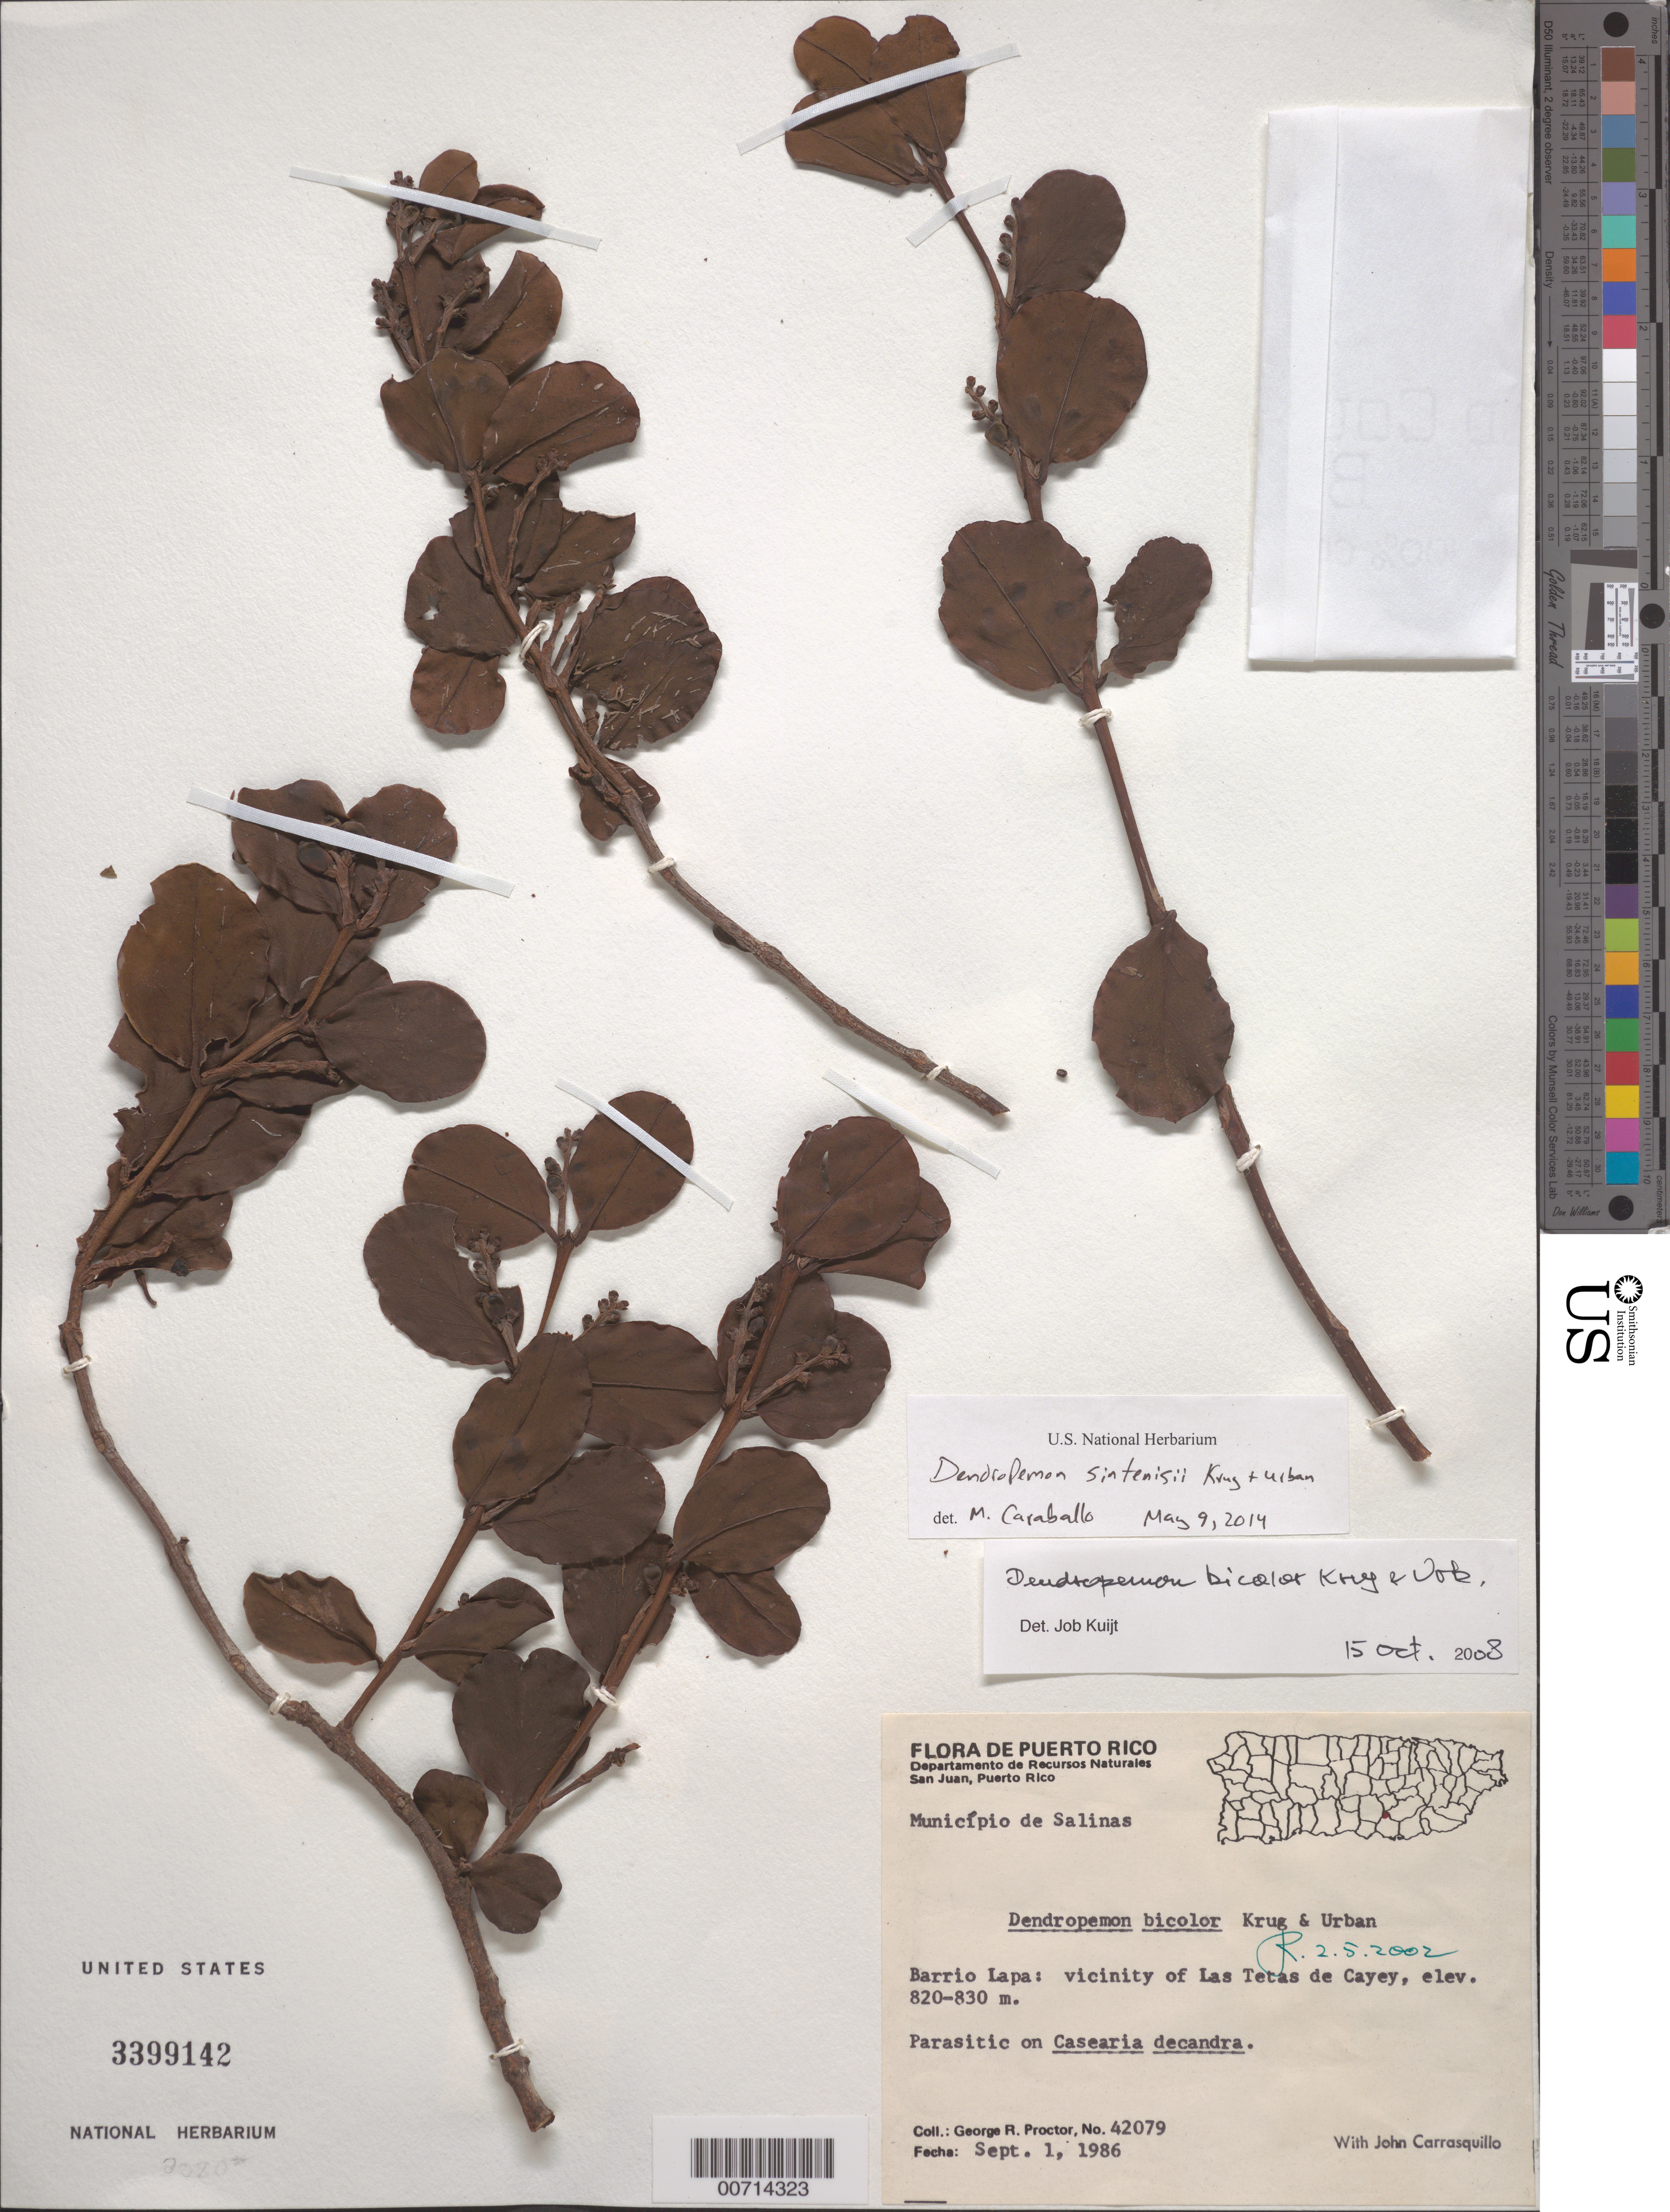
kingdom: Plantae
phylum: Tracheophyta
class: Magnoliopsida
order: Santalales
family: Loranthaceae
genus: Dendropemon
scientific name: Dendropemon sintenisii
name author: Krug & Urb.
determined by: Caraballo-Ortiz, Marcos A., (MISS), University of Mississippi (UNITED STATES)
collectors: G. R. Proctor & J. Carrasquillo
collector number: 42079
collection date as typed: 01 Sep 1986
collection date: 1986-09-01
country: Puerto Rico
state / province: Cayey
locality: Barrio Lapa: vic of Las Tetas de Cayey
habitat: On Casearia decandra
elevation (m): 820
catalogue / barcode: US 3399142